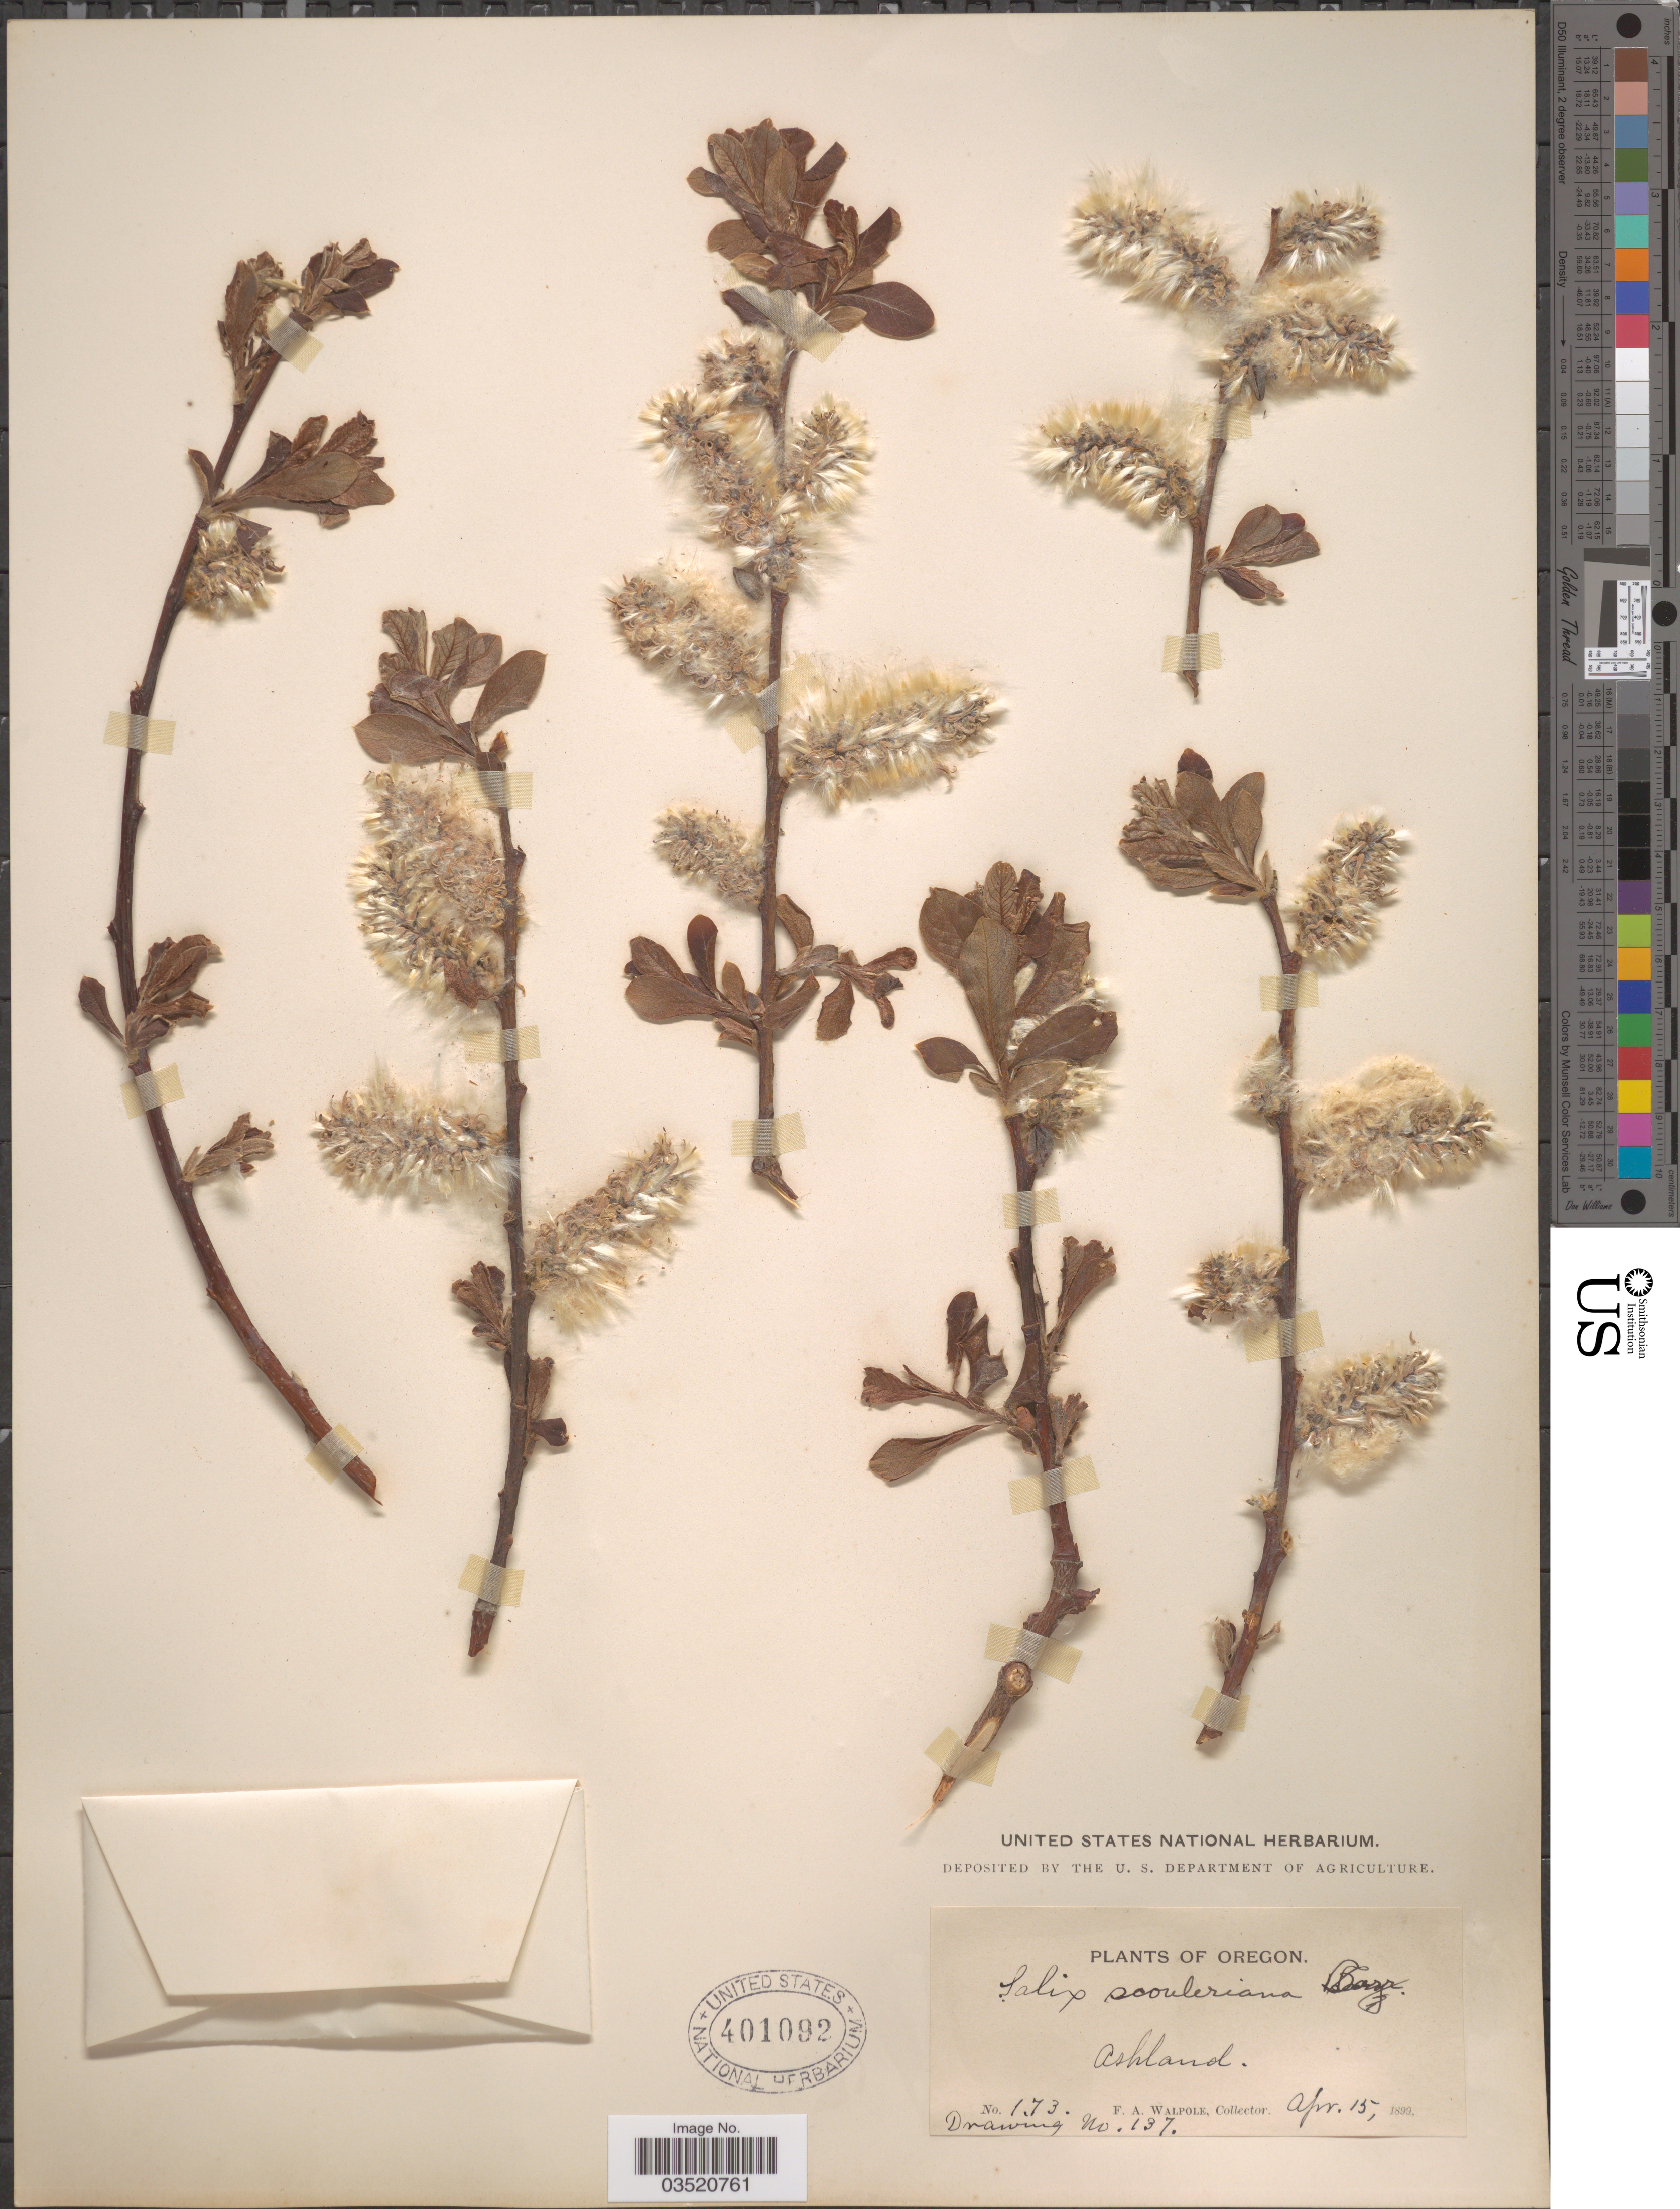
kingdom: Plantae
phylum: Tracheophyta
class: Magnoliopsida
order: Malpighiales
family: Salicaceae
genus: Salix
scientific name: Salix scouleriana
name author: Barratt ex Hook.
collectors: F. Walpole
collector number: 173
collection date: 1899-04-15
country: United States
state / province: Oregon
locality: Ashland.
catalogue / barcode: US 401092